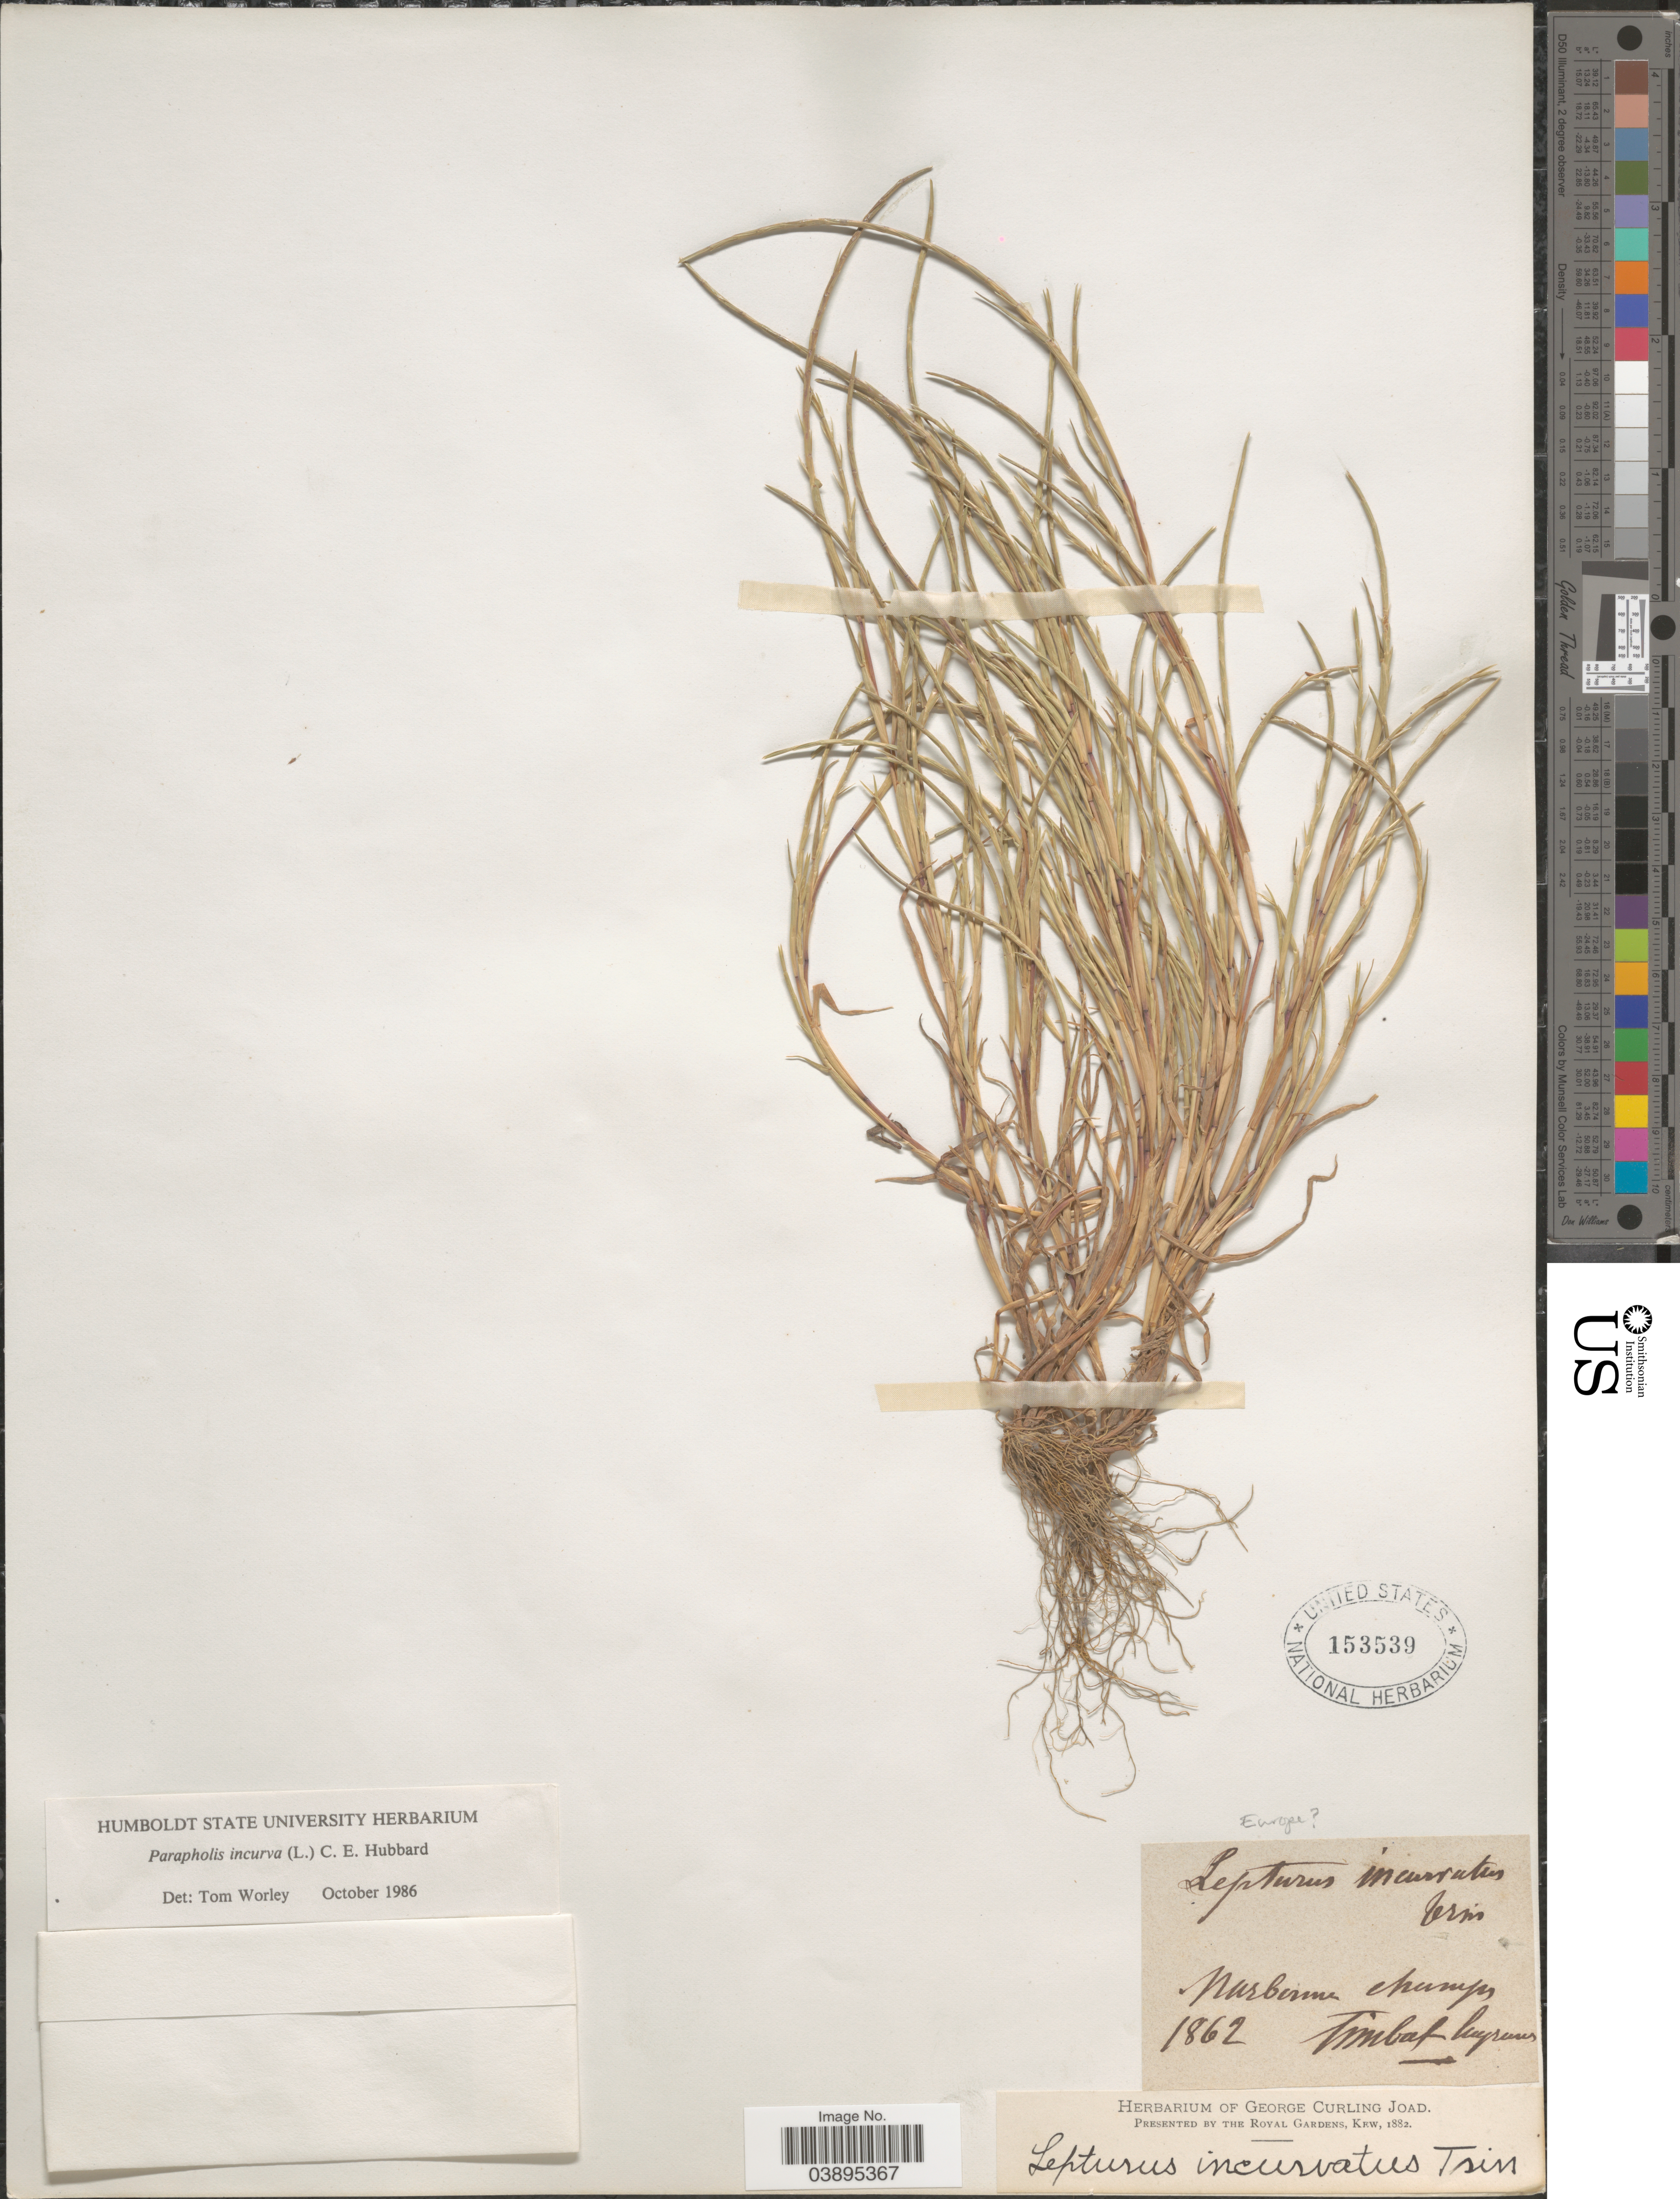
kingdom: Plantae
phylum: Tracheophyta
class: Liliopsida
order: Poales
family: Poaceae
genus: Parapholis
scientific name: Parapholis incurva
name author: (L.) C.E. Hubb.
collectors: T. Luyrune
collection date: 1862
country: France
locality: Europe. Narbonne champs.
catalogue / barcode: US 153539